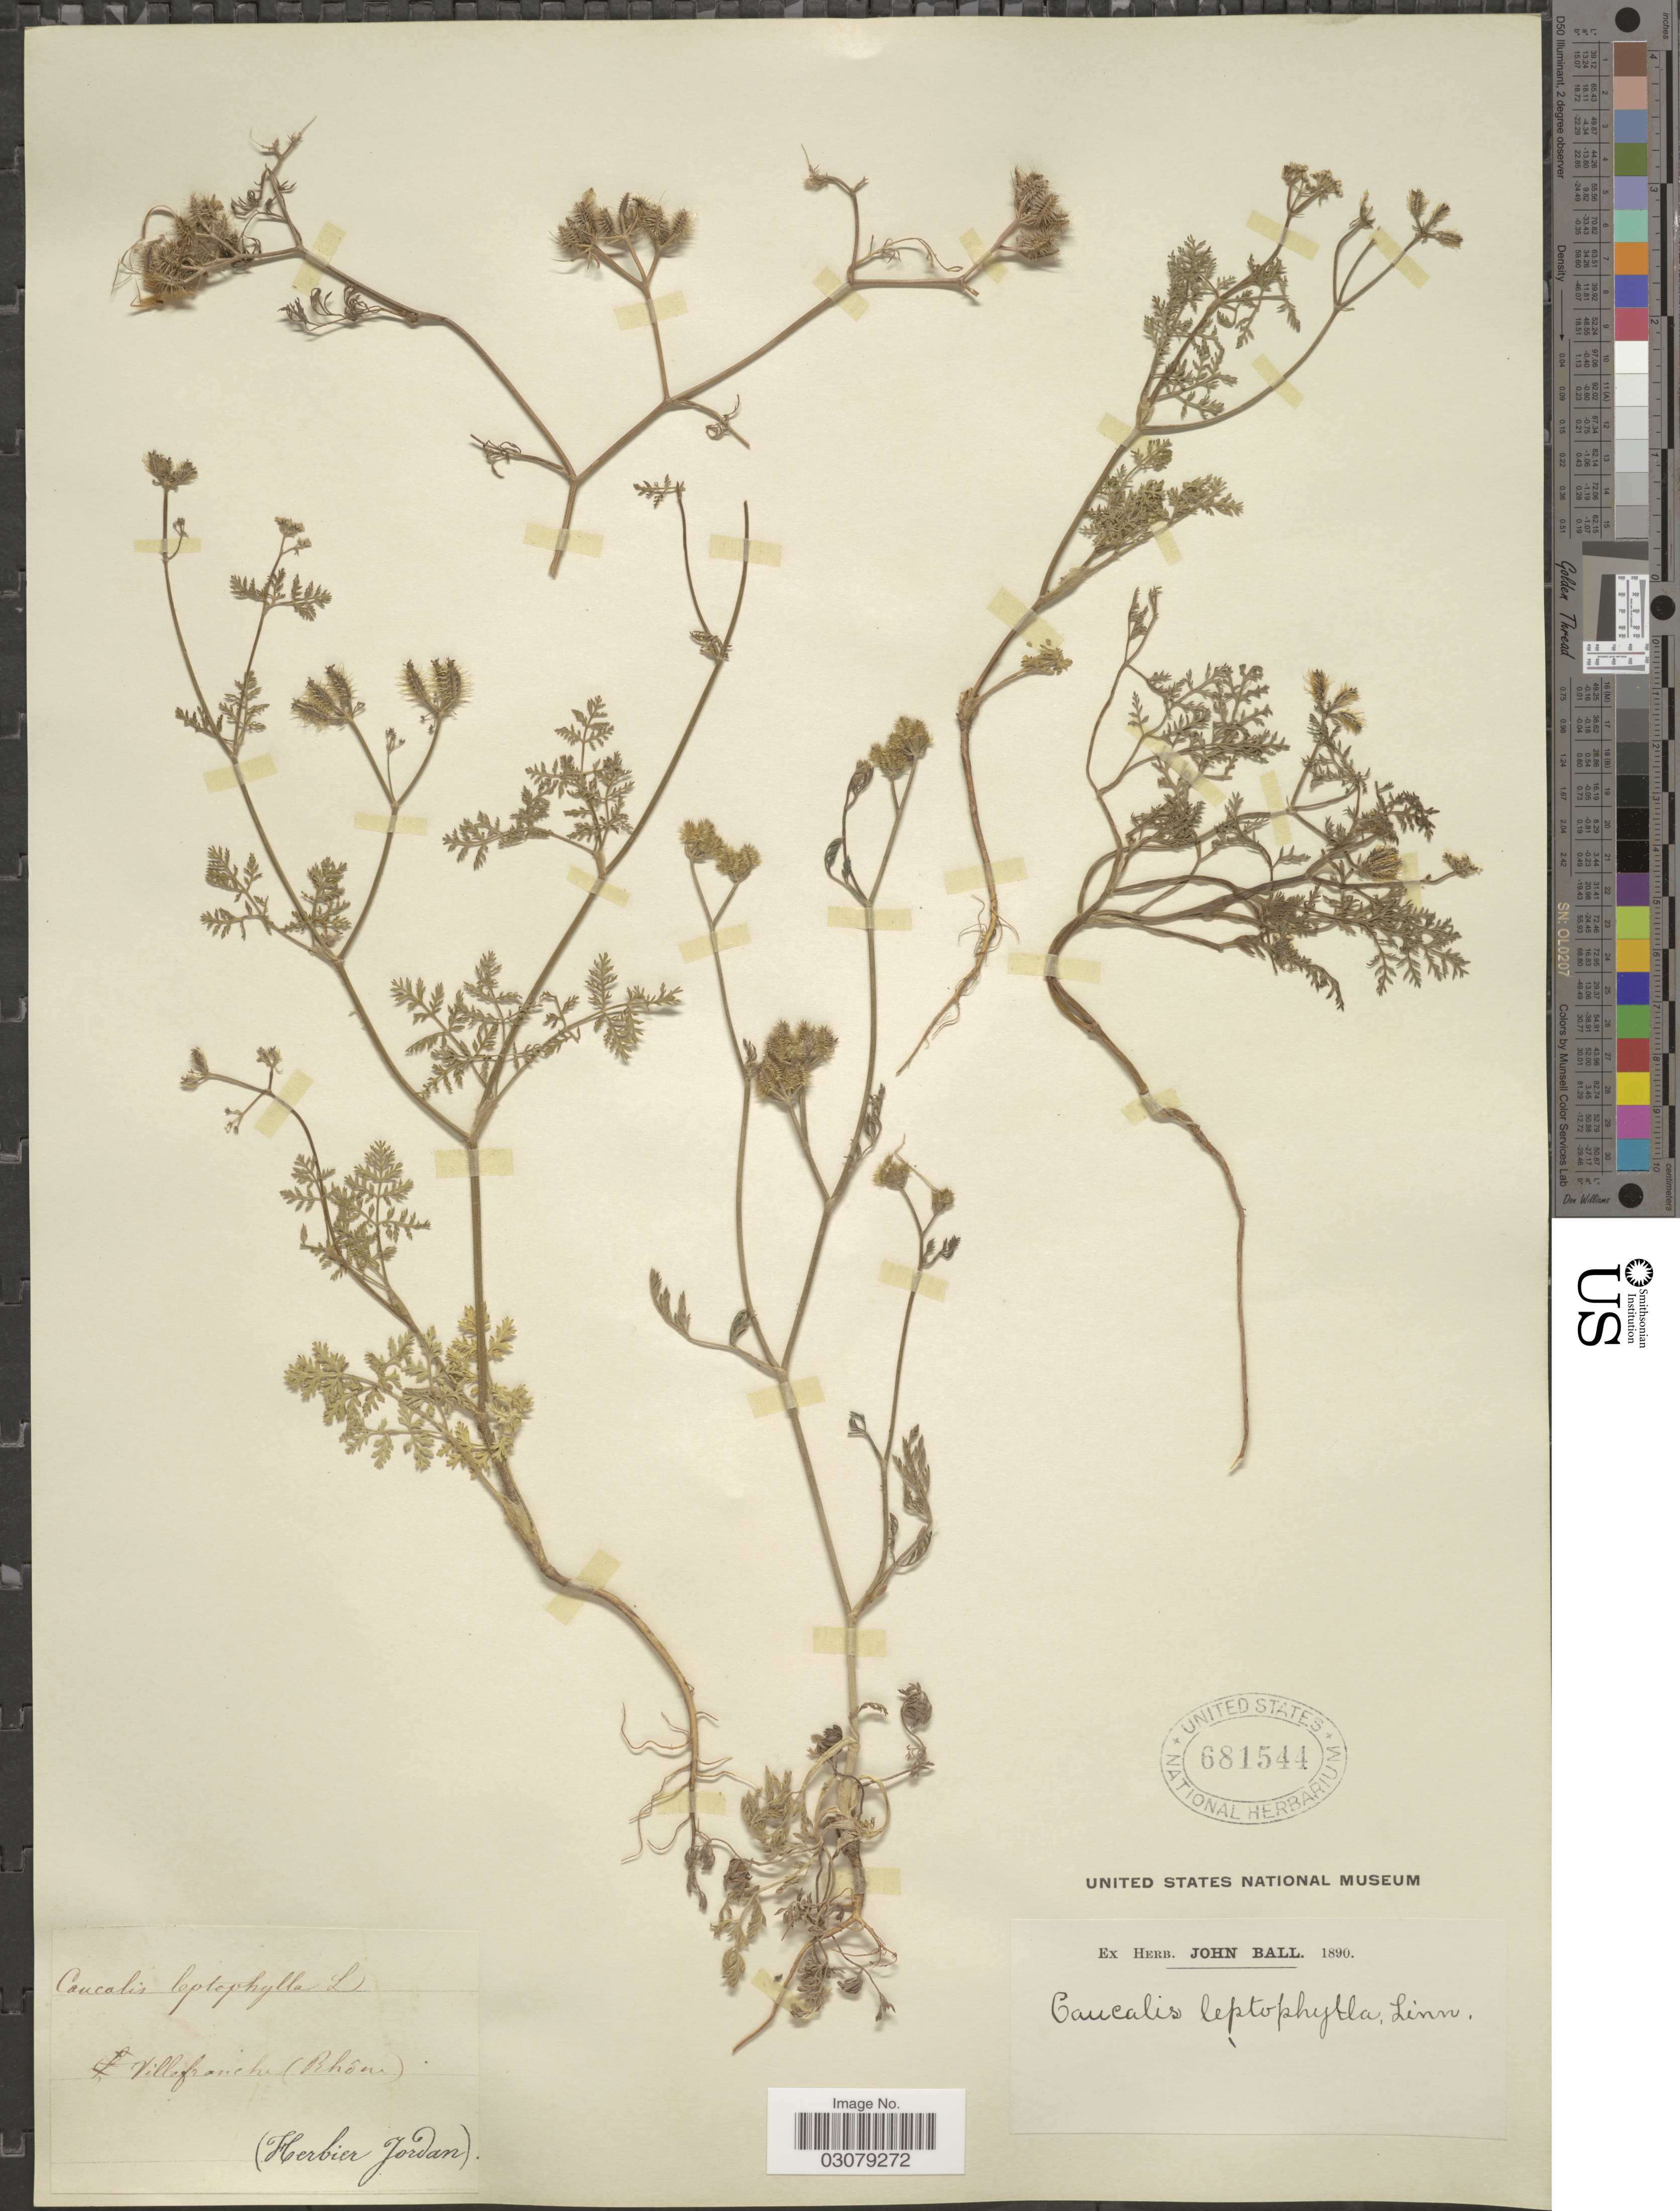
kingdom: Plantae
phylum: Tracheophyta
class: Magnoliopsida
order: Apiales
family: Apiaceae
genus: Torilis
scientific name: Torilis leptophylla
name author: (L.) Rchb. f.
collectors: ex herb. Jordan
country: France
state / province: Auvergne-Rhône-Alpes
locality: Villefranche (Rhône).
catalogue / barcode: US 681544